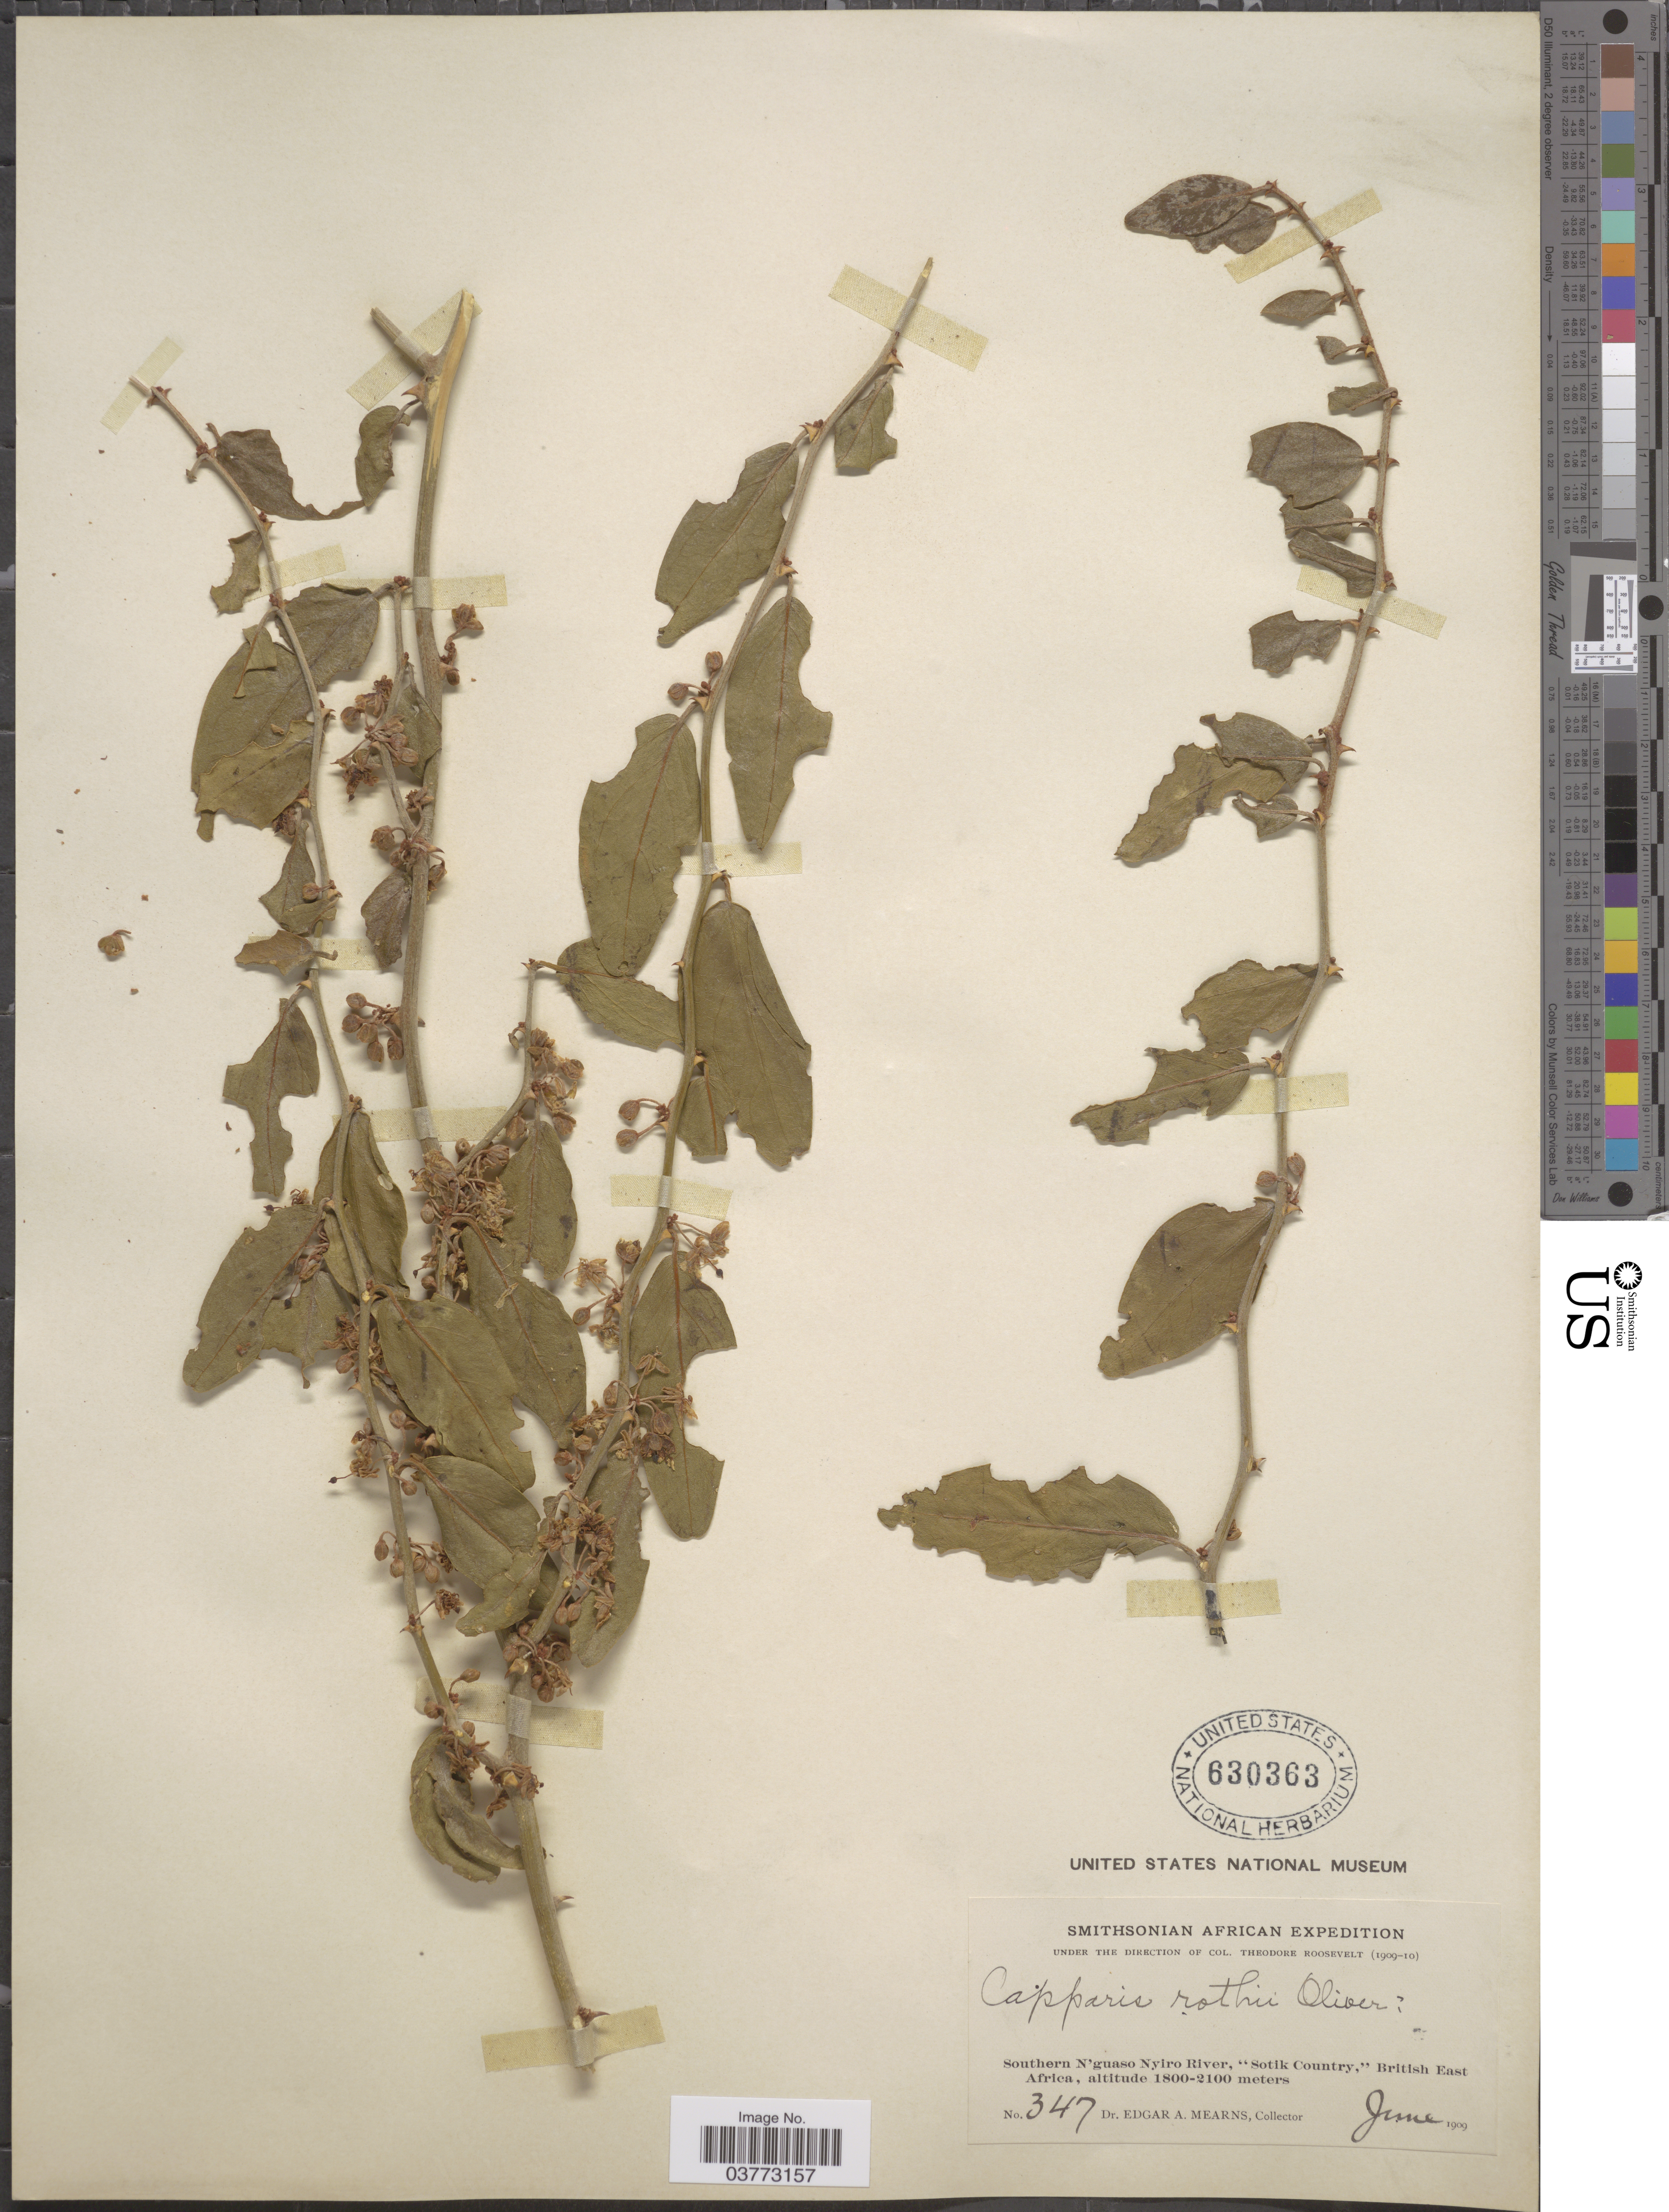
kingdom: Plantae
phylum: Tracheophyta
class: Magnoliopsida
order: Brassicales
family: Capparaceae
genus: Capparis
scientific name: Capparis rothii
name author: Oliv.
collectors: E. A. Mearns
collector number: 347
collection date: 1909-06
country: Kenya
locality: Southern N'guaso Nyiro River, "Sotik Country," British East Africa.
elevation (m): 1800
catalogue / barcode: US 630363